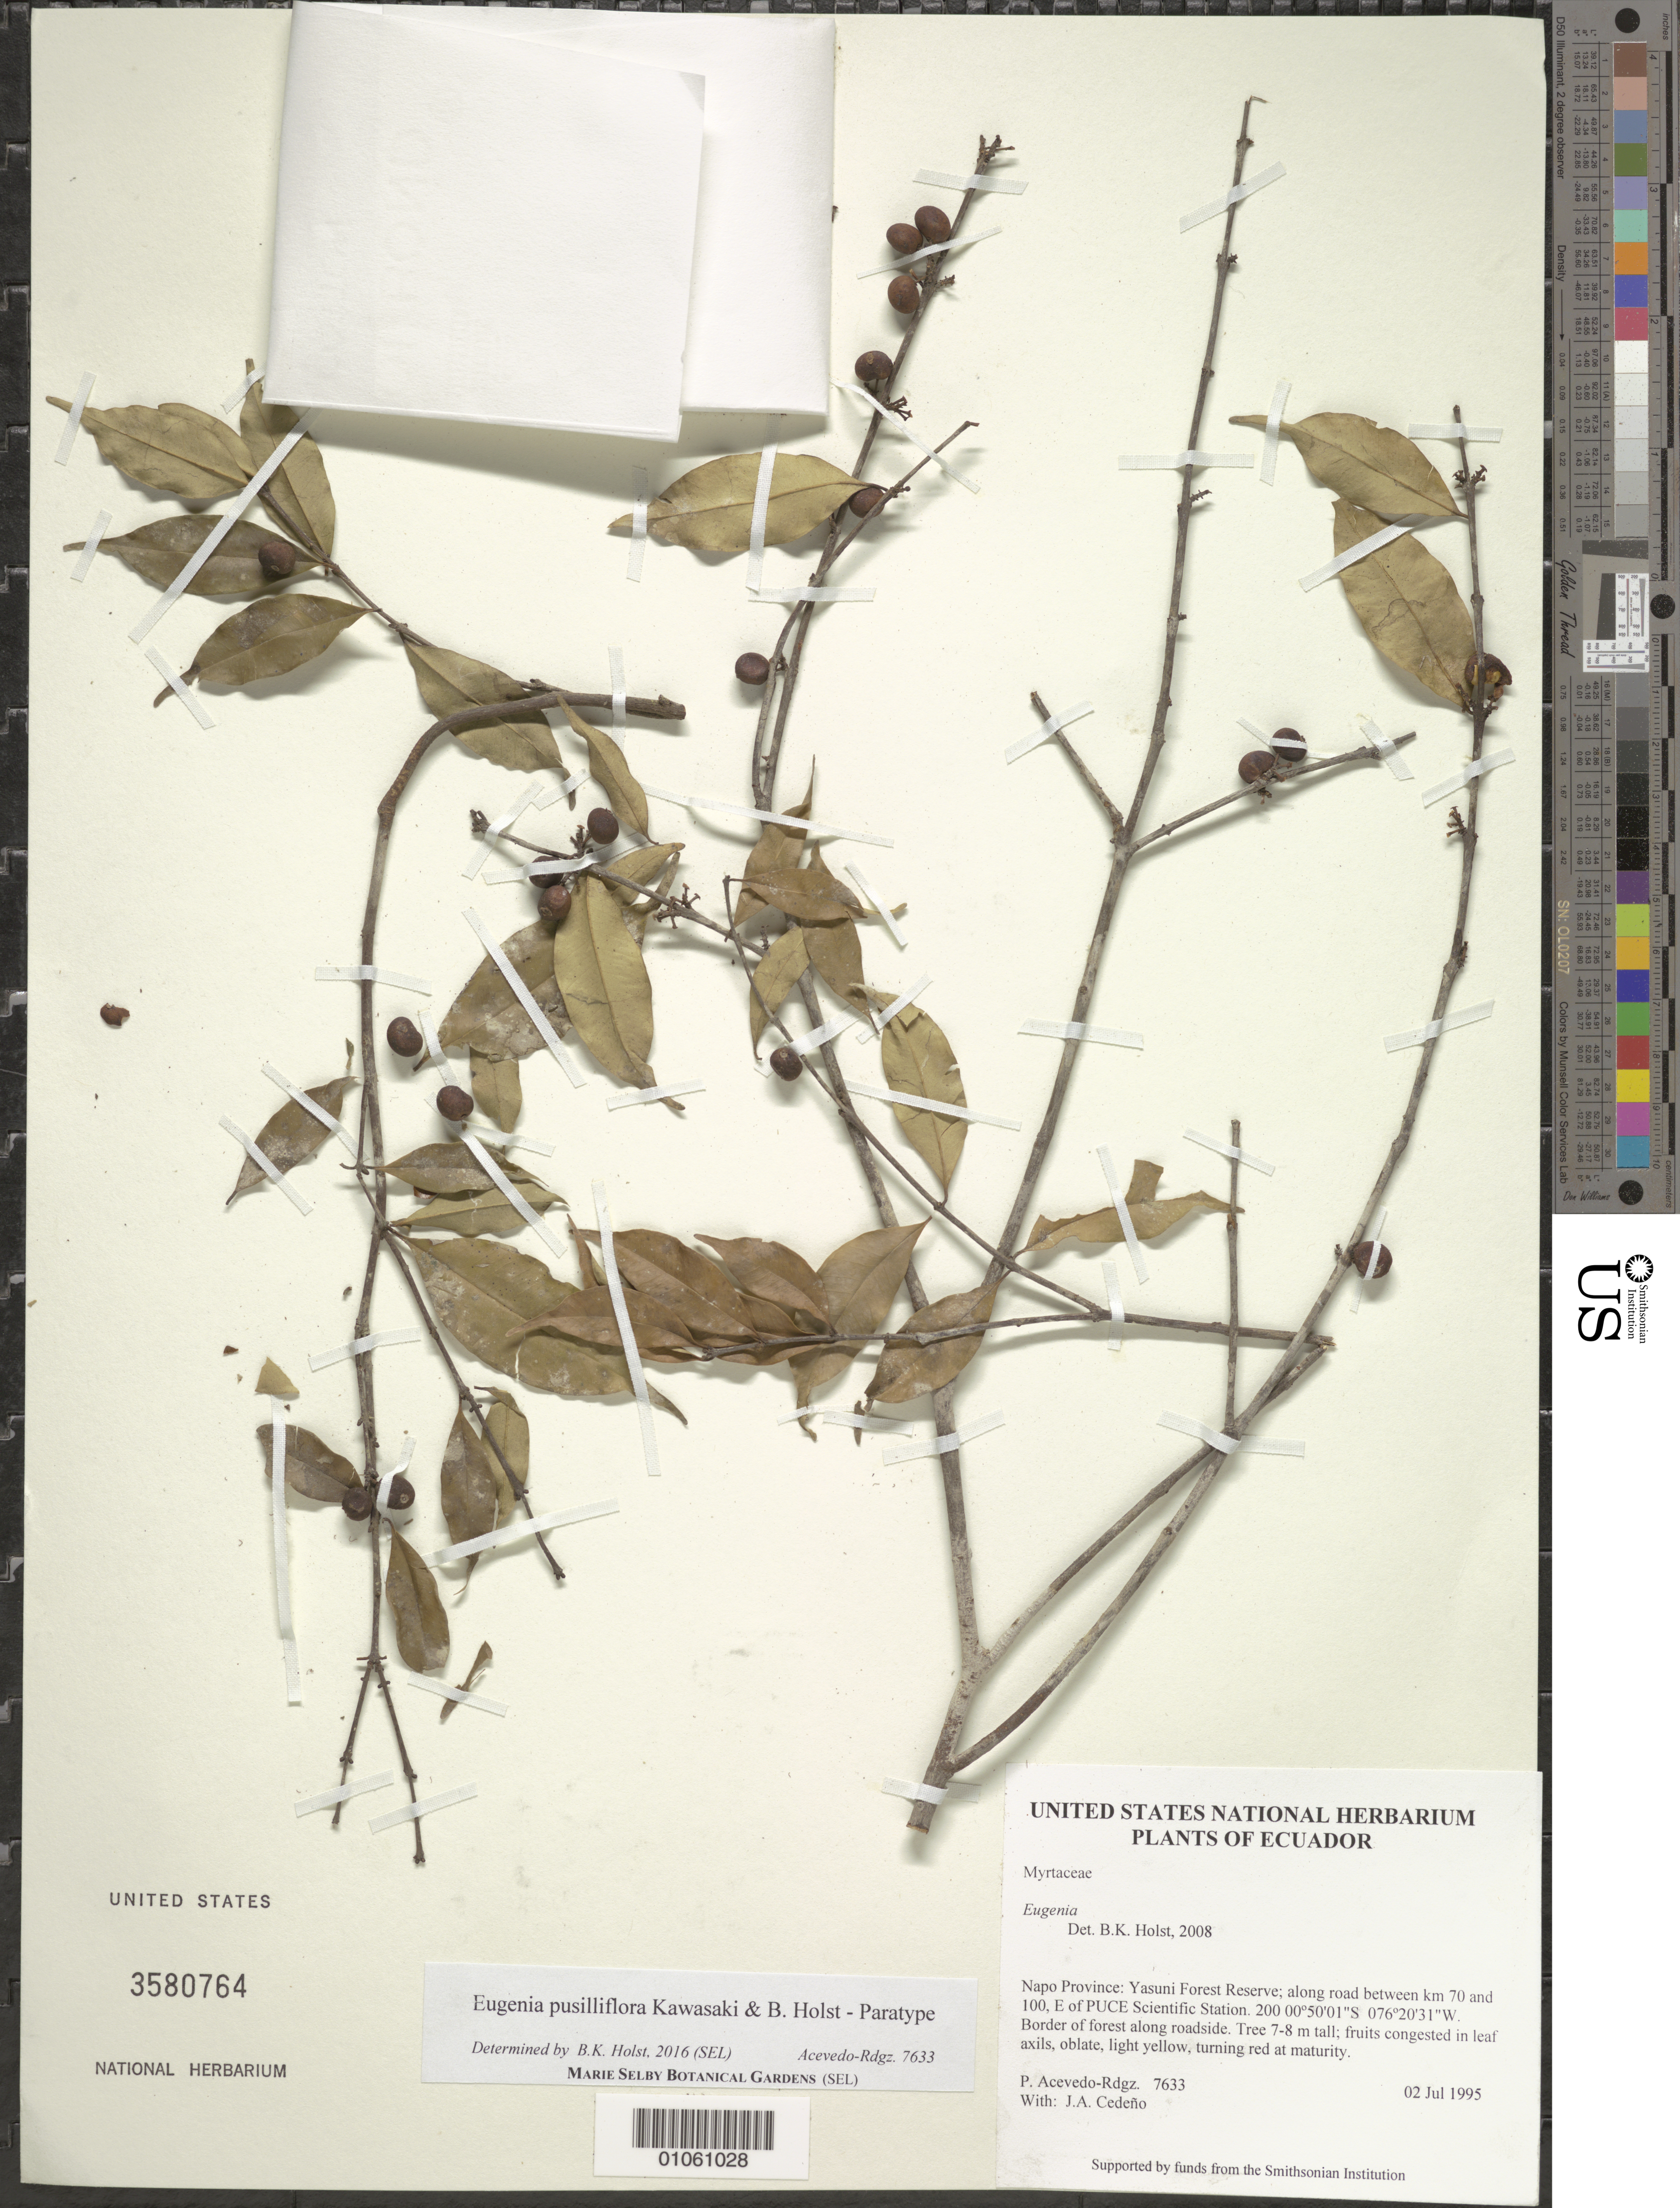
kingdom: Plantae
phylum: Tracheophyta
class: Magnoliopsida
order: Myrtales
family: Myrtaceae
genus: Eugenia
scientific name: Eugenia pusilliflora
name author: M.L. Kawas. & B. Holst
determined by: Holst, Bruce K.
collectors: P. Acevedo-Rodr. & J. A. Cedeño M.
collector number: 7633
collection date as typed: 02 Jul 1995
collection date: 1995-07-02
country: Ecuador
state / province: Napo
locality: Napo Province: Yasuni Forest Reserve; along road between km 70 and 100, E of PUCE Scientific Station.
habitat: Border of forest along roadside.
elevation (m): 200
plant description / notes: US, NY, MO, K, P, B. F. GH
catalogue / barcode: US 3580764